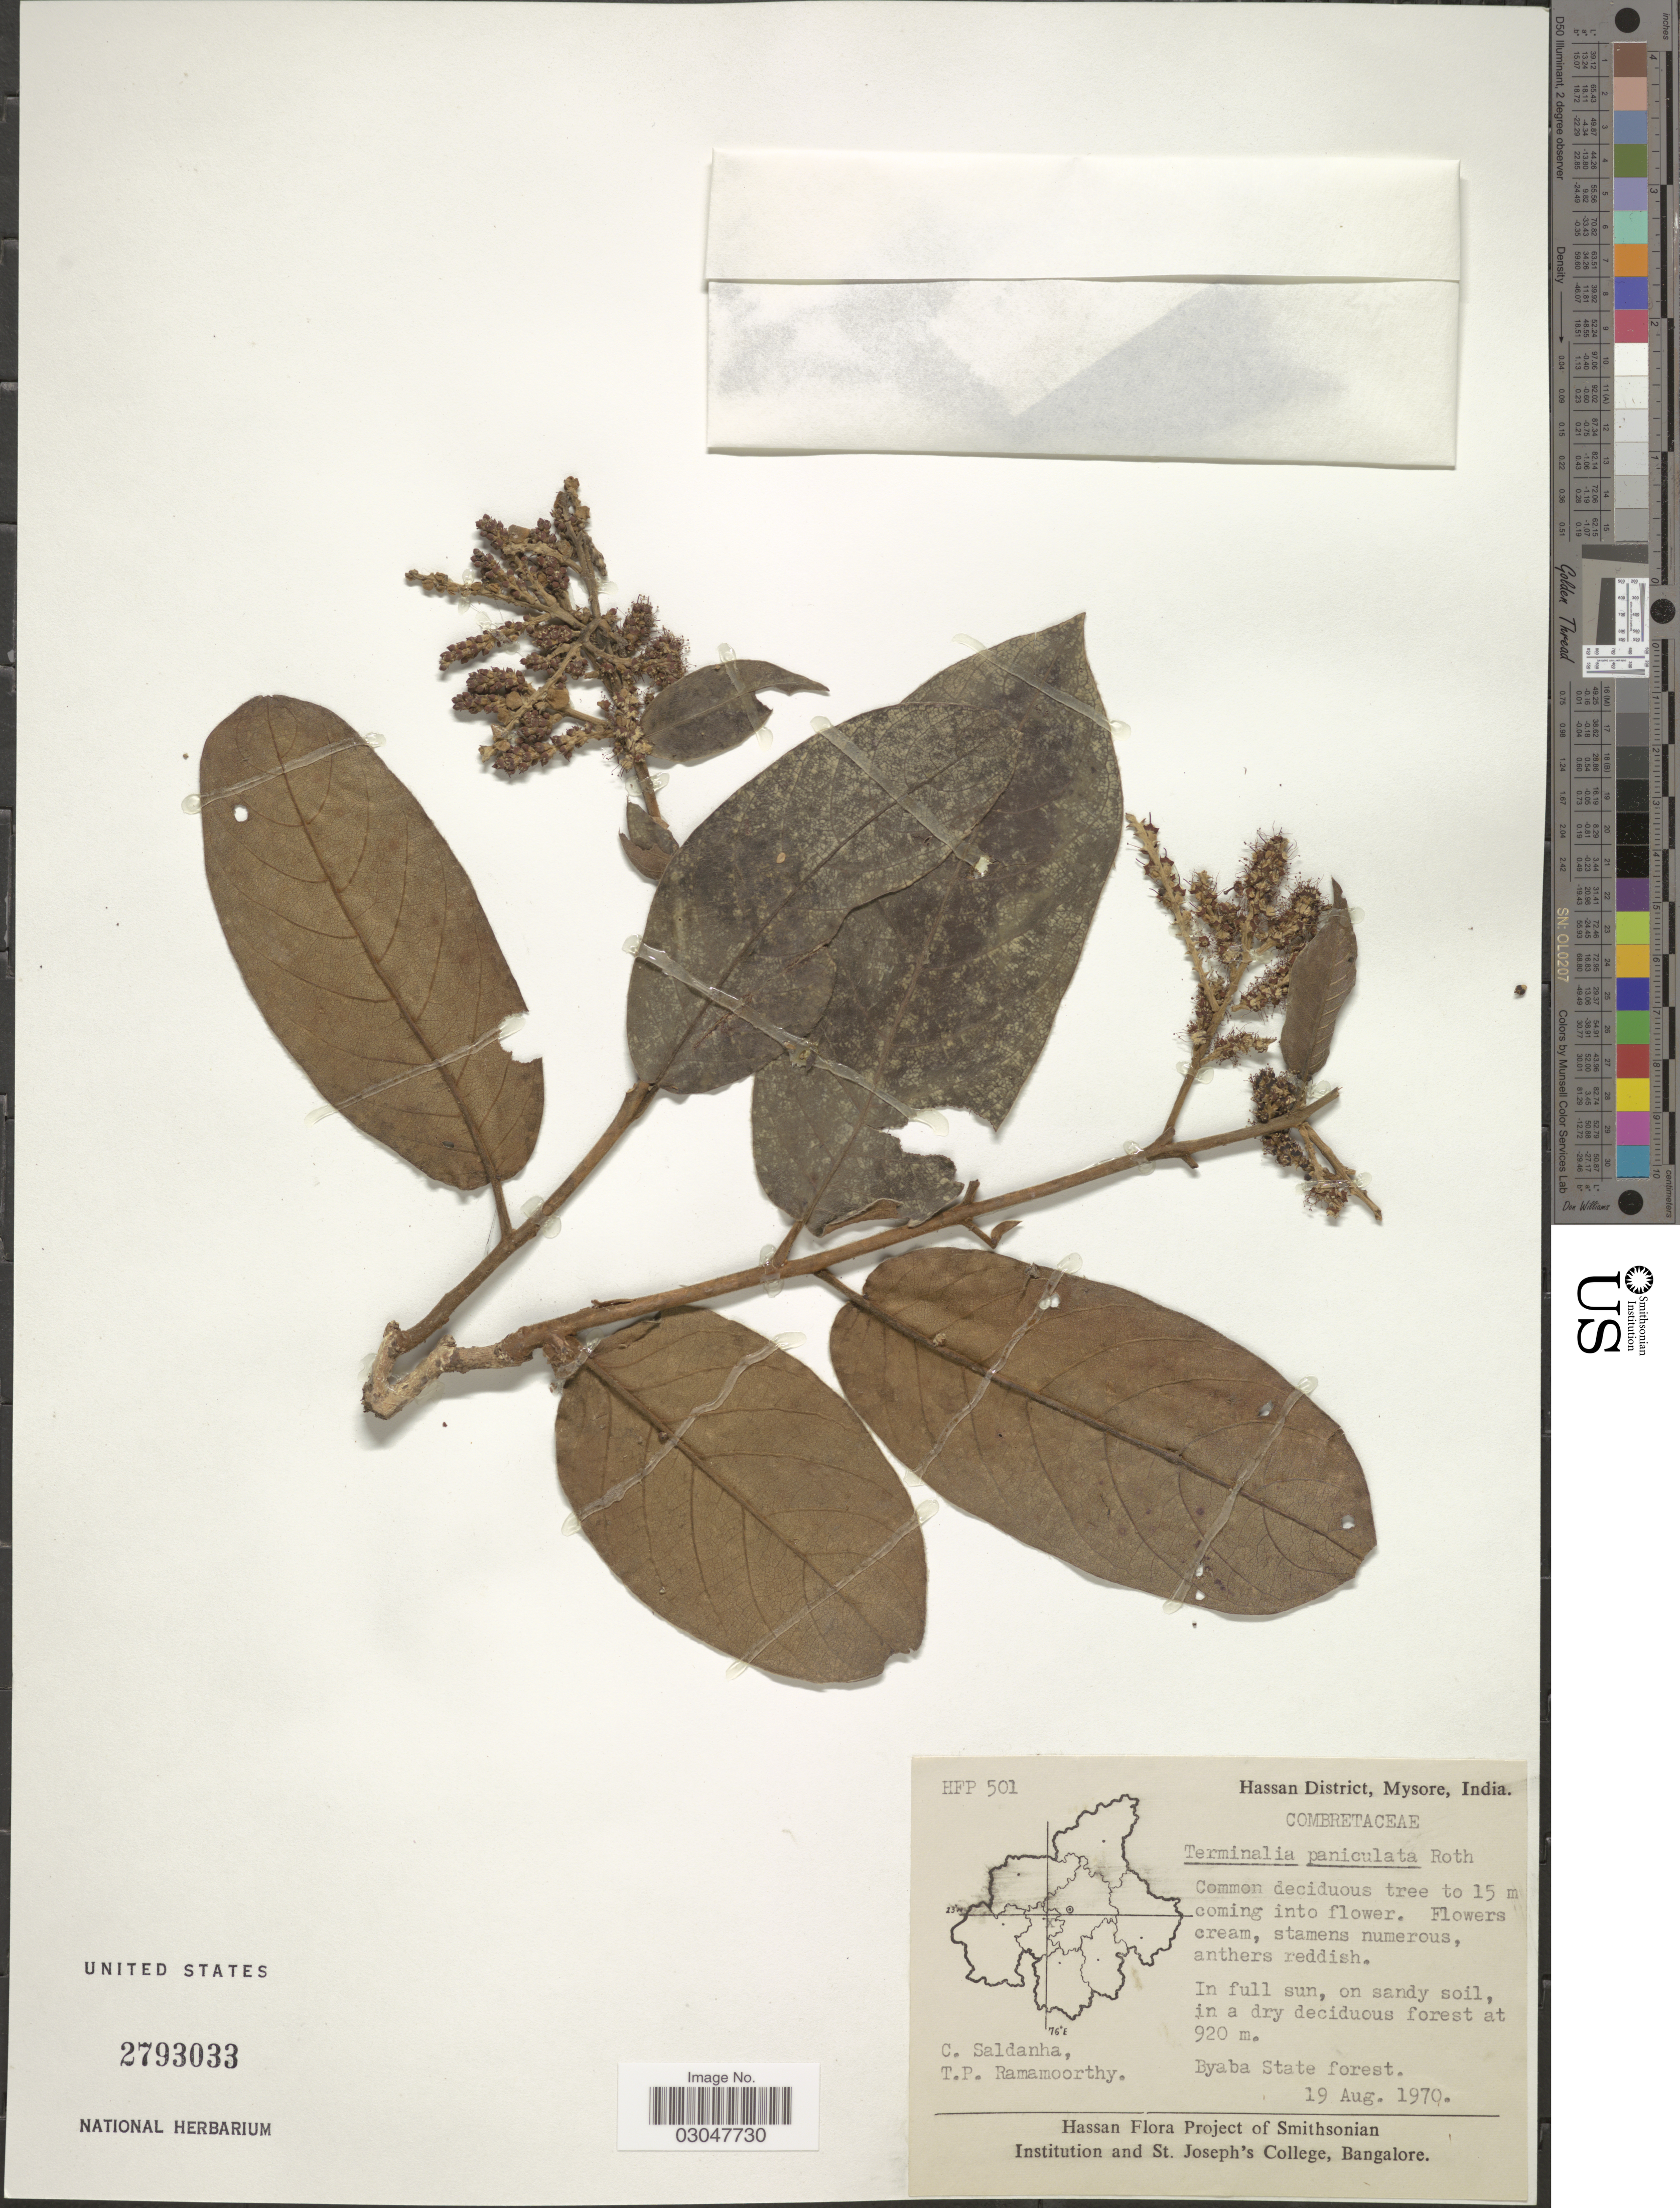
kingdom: Plantae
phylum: Tracheophyta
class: Magnoliopsida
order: Myrtales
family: Combretaceae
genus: Terminalia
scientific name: Terminalia paniculata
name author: Roth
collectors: C. Saldanha & T. P. Ramamoorthy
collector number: HFP501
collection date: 1970-08-19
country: India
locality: Hassan District, Mysore. Byaba State forest.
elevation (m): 920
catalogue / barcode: US 2793033